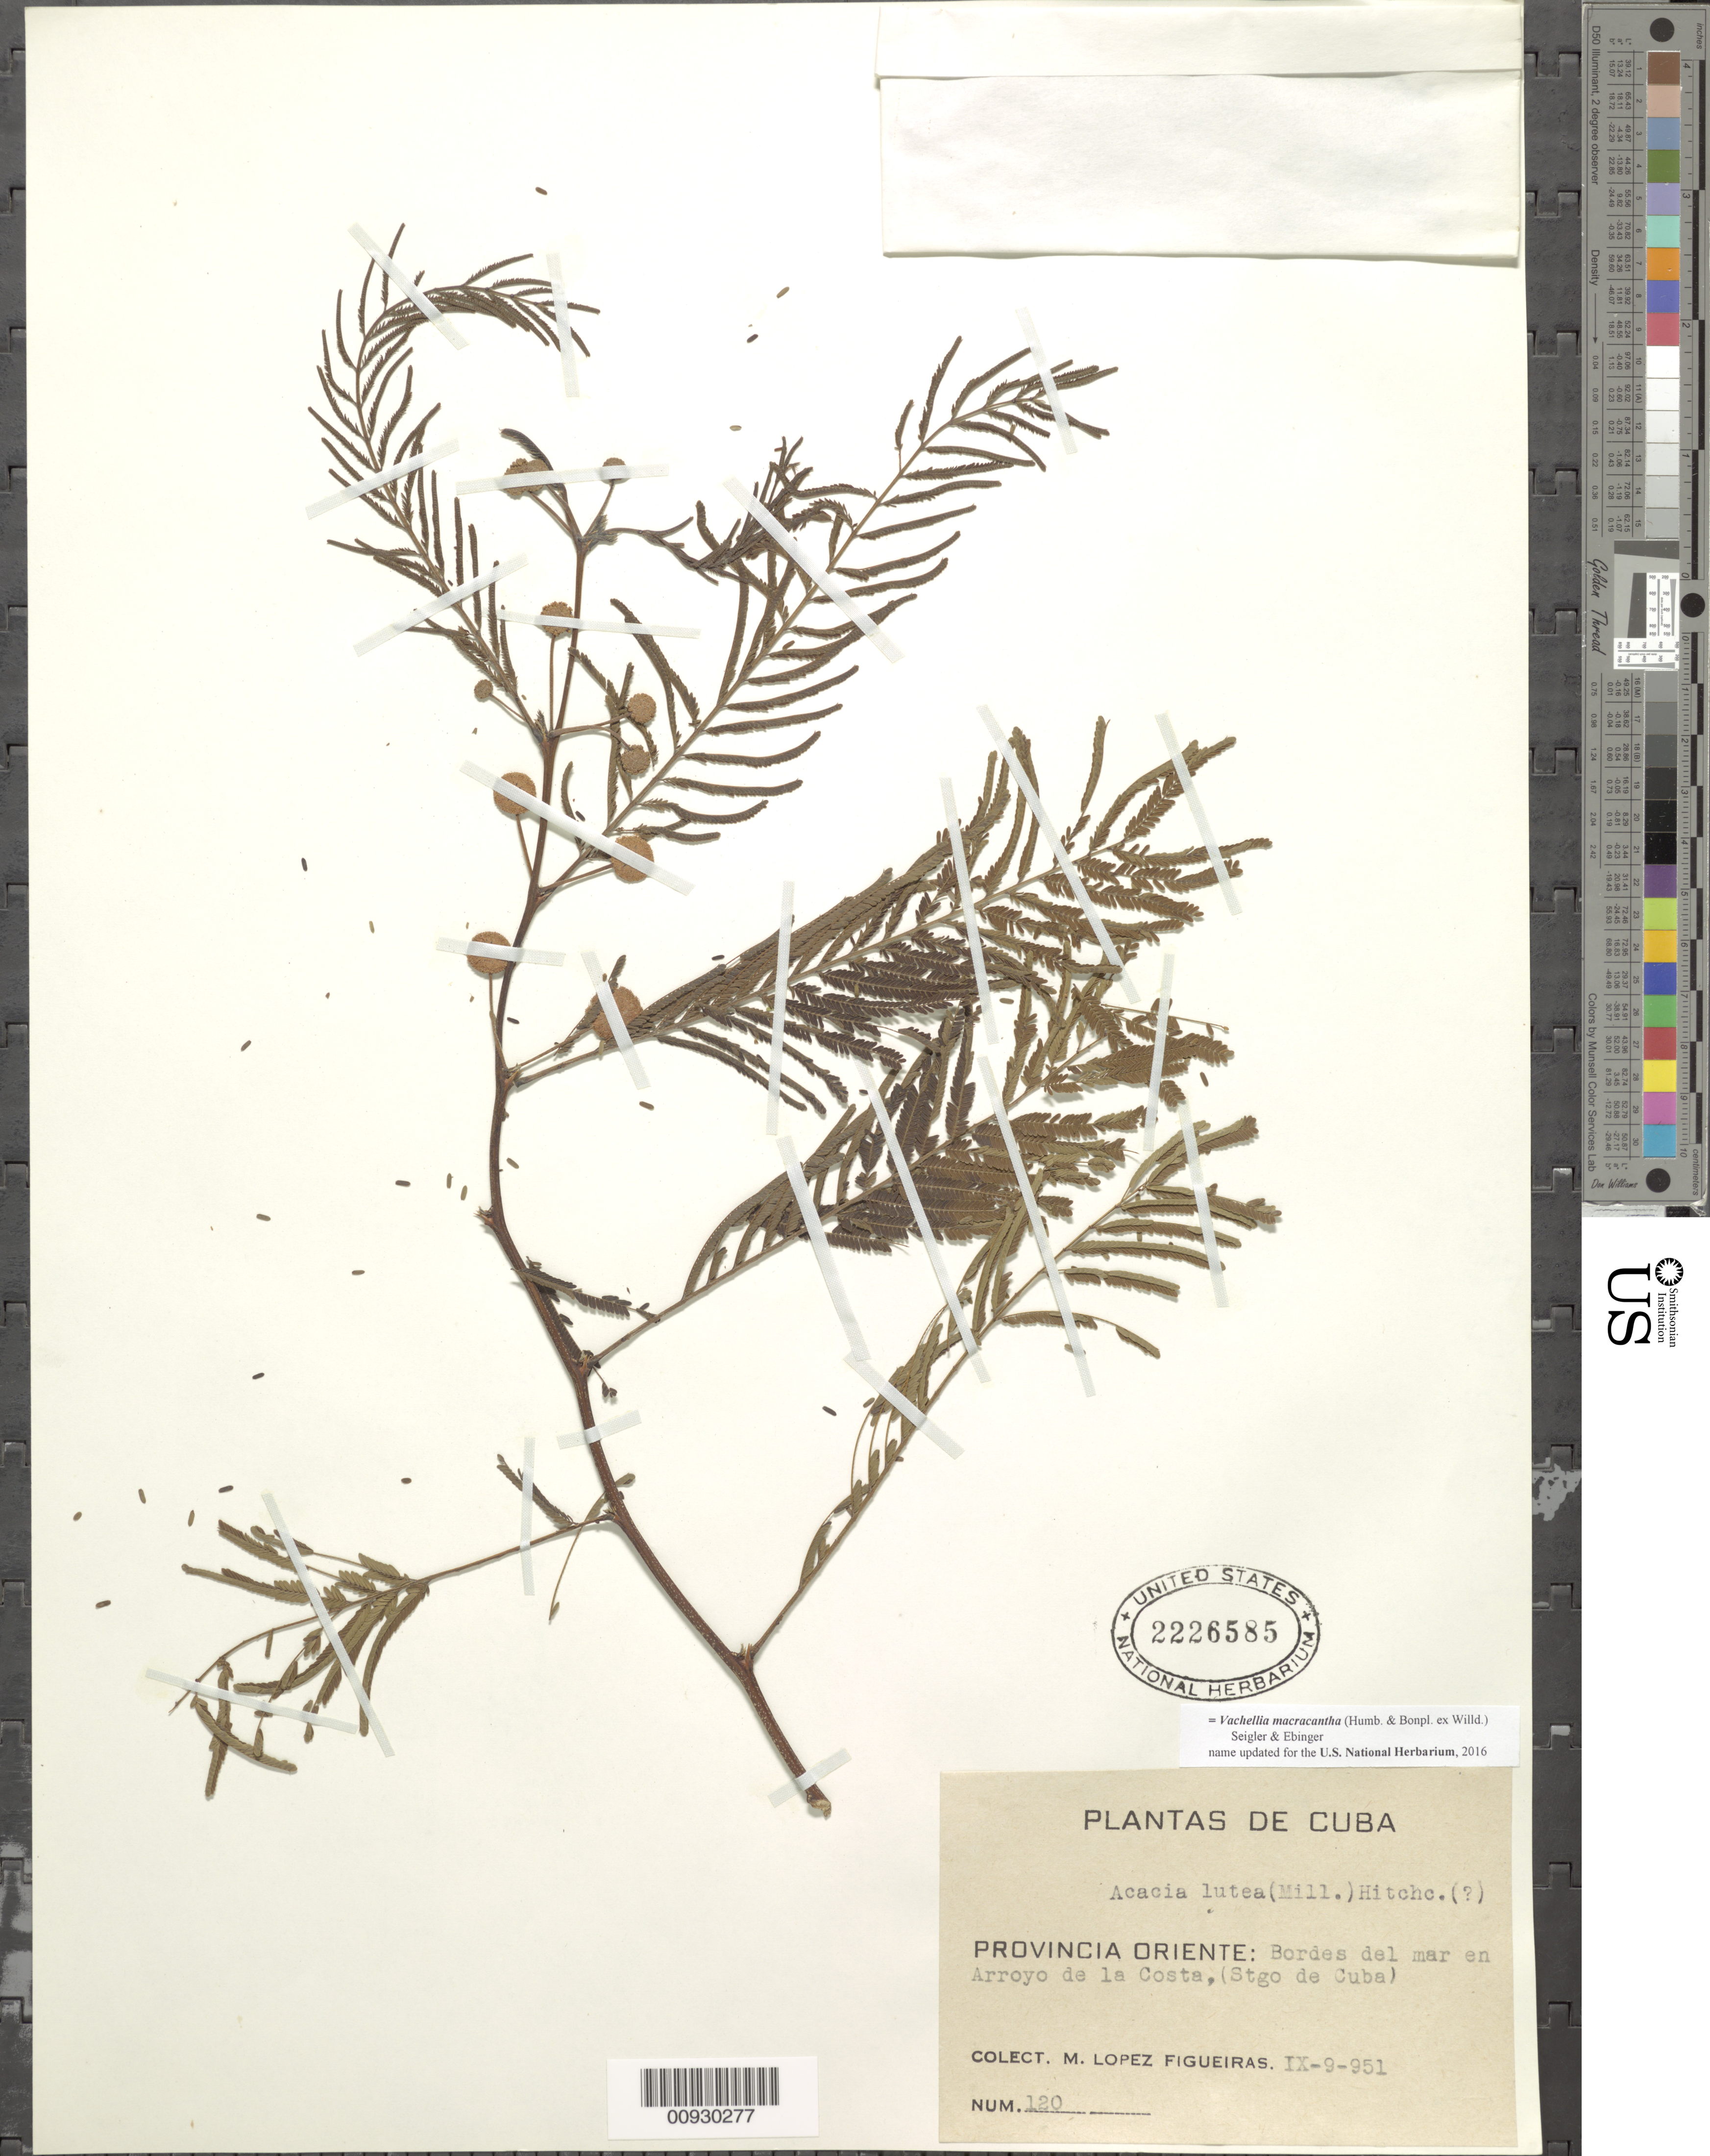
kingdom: Plantae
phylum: Tracheophyta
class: Magnoliopsida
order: Fabales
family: Fabaceae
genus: Vachellia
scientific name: Vachellia macracantha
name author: (Humb. & Bonpl. ex Willd.) Seigler & Ebinger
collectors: M. López Figueiras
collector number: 120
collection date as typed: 09 Sep 1951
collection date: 1951-09-09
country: Cuba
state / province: Oriente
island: Cuba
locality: Bordes del mar en Arroyo de la Costa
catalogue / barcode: US 2226585